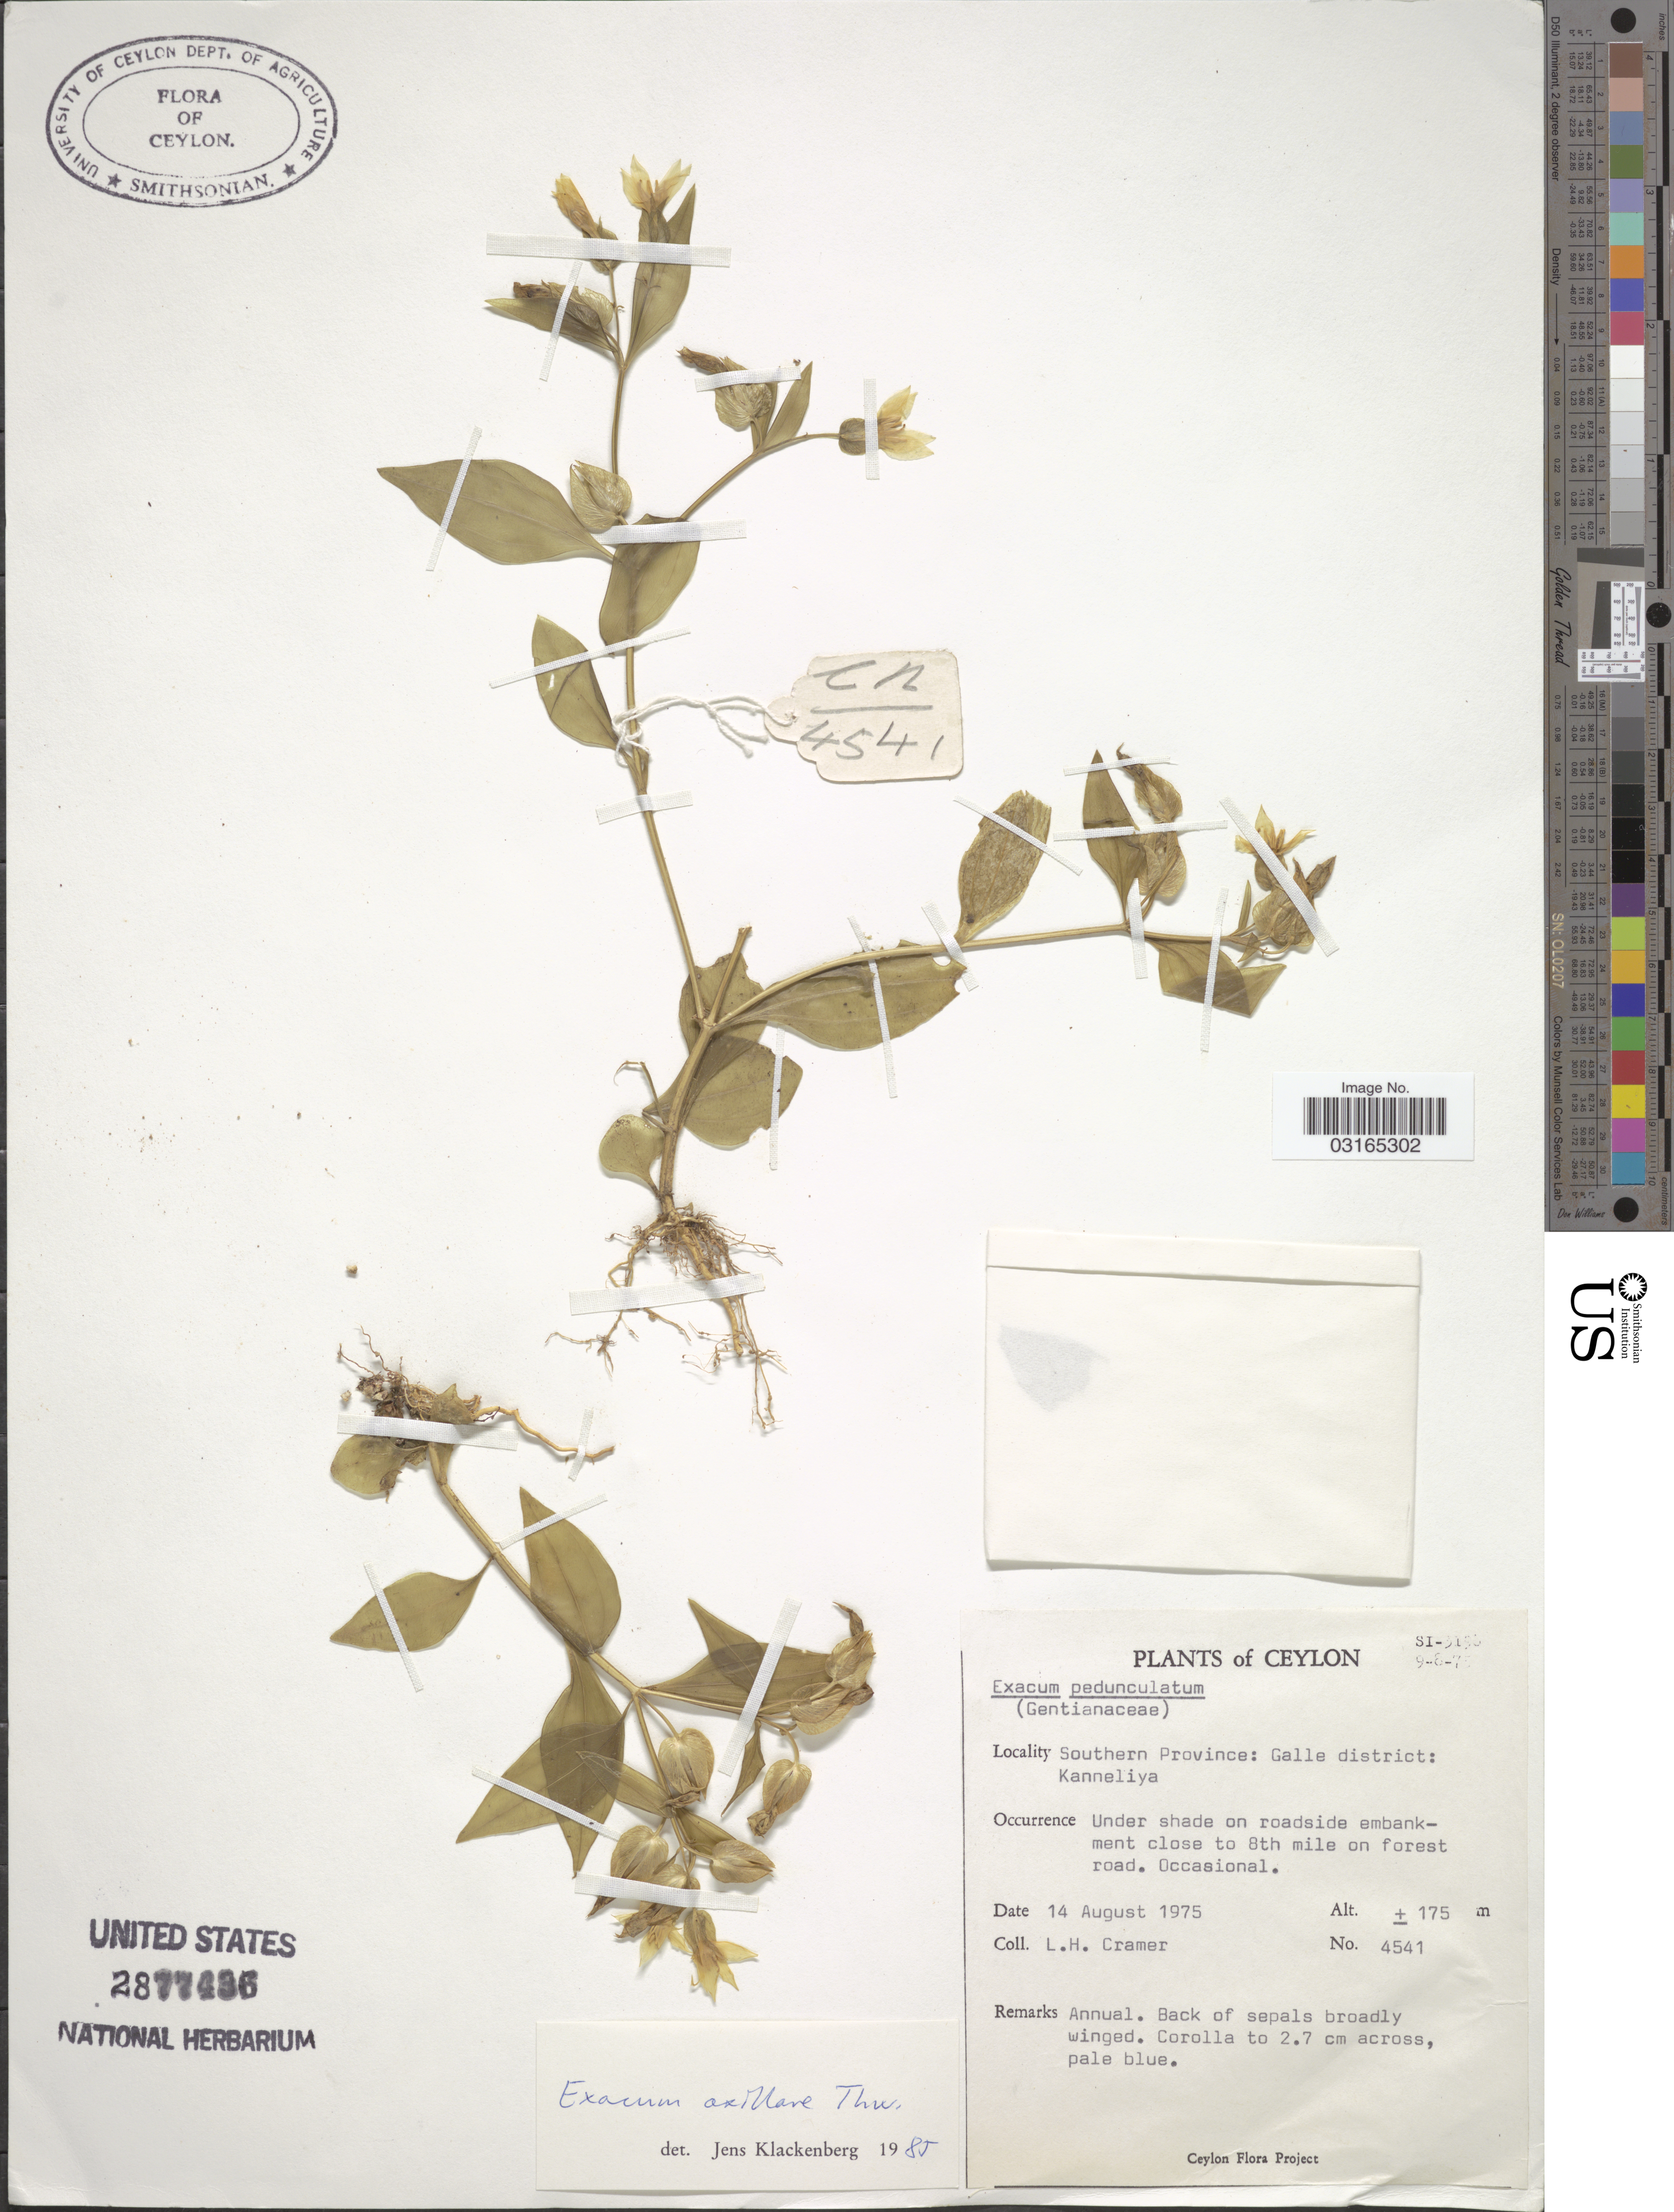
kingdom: Plantae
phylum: Tracheophyta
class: Magnoliopsida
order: Gentianales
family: Gentianaceae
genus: Exacum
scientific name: Exacum axillare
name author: Thwaites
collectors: L. H. Cramer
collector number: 4541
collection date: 1975-08-14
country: Sri Lanka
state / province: Southern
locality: Ceylon. Galle district: Kanneliya.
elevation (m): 175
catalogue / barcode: US 2877436